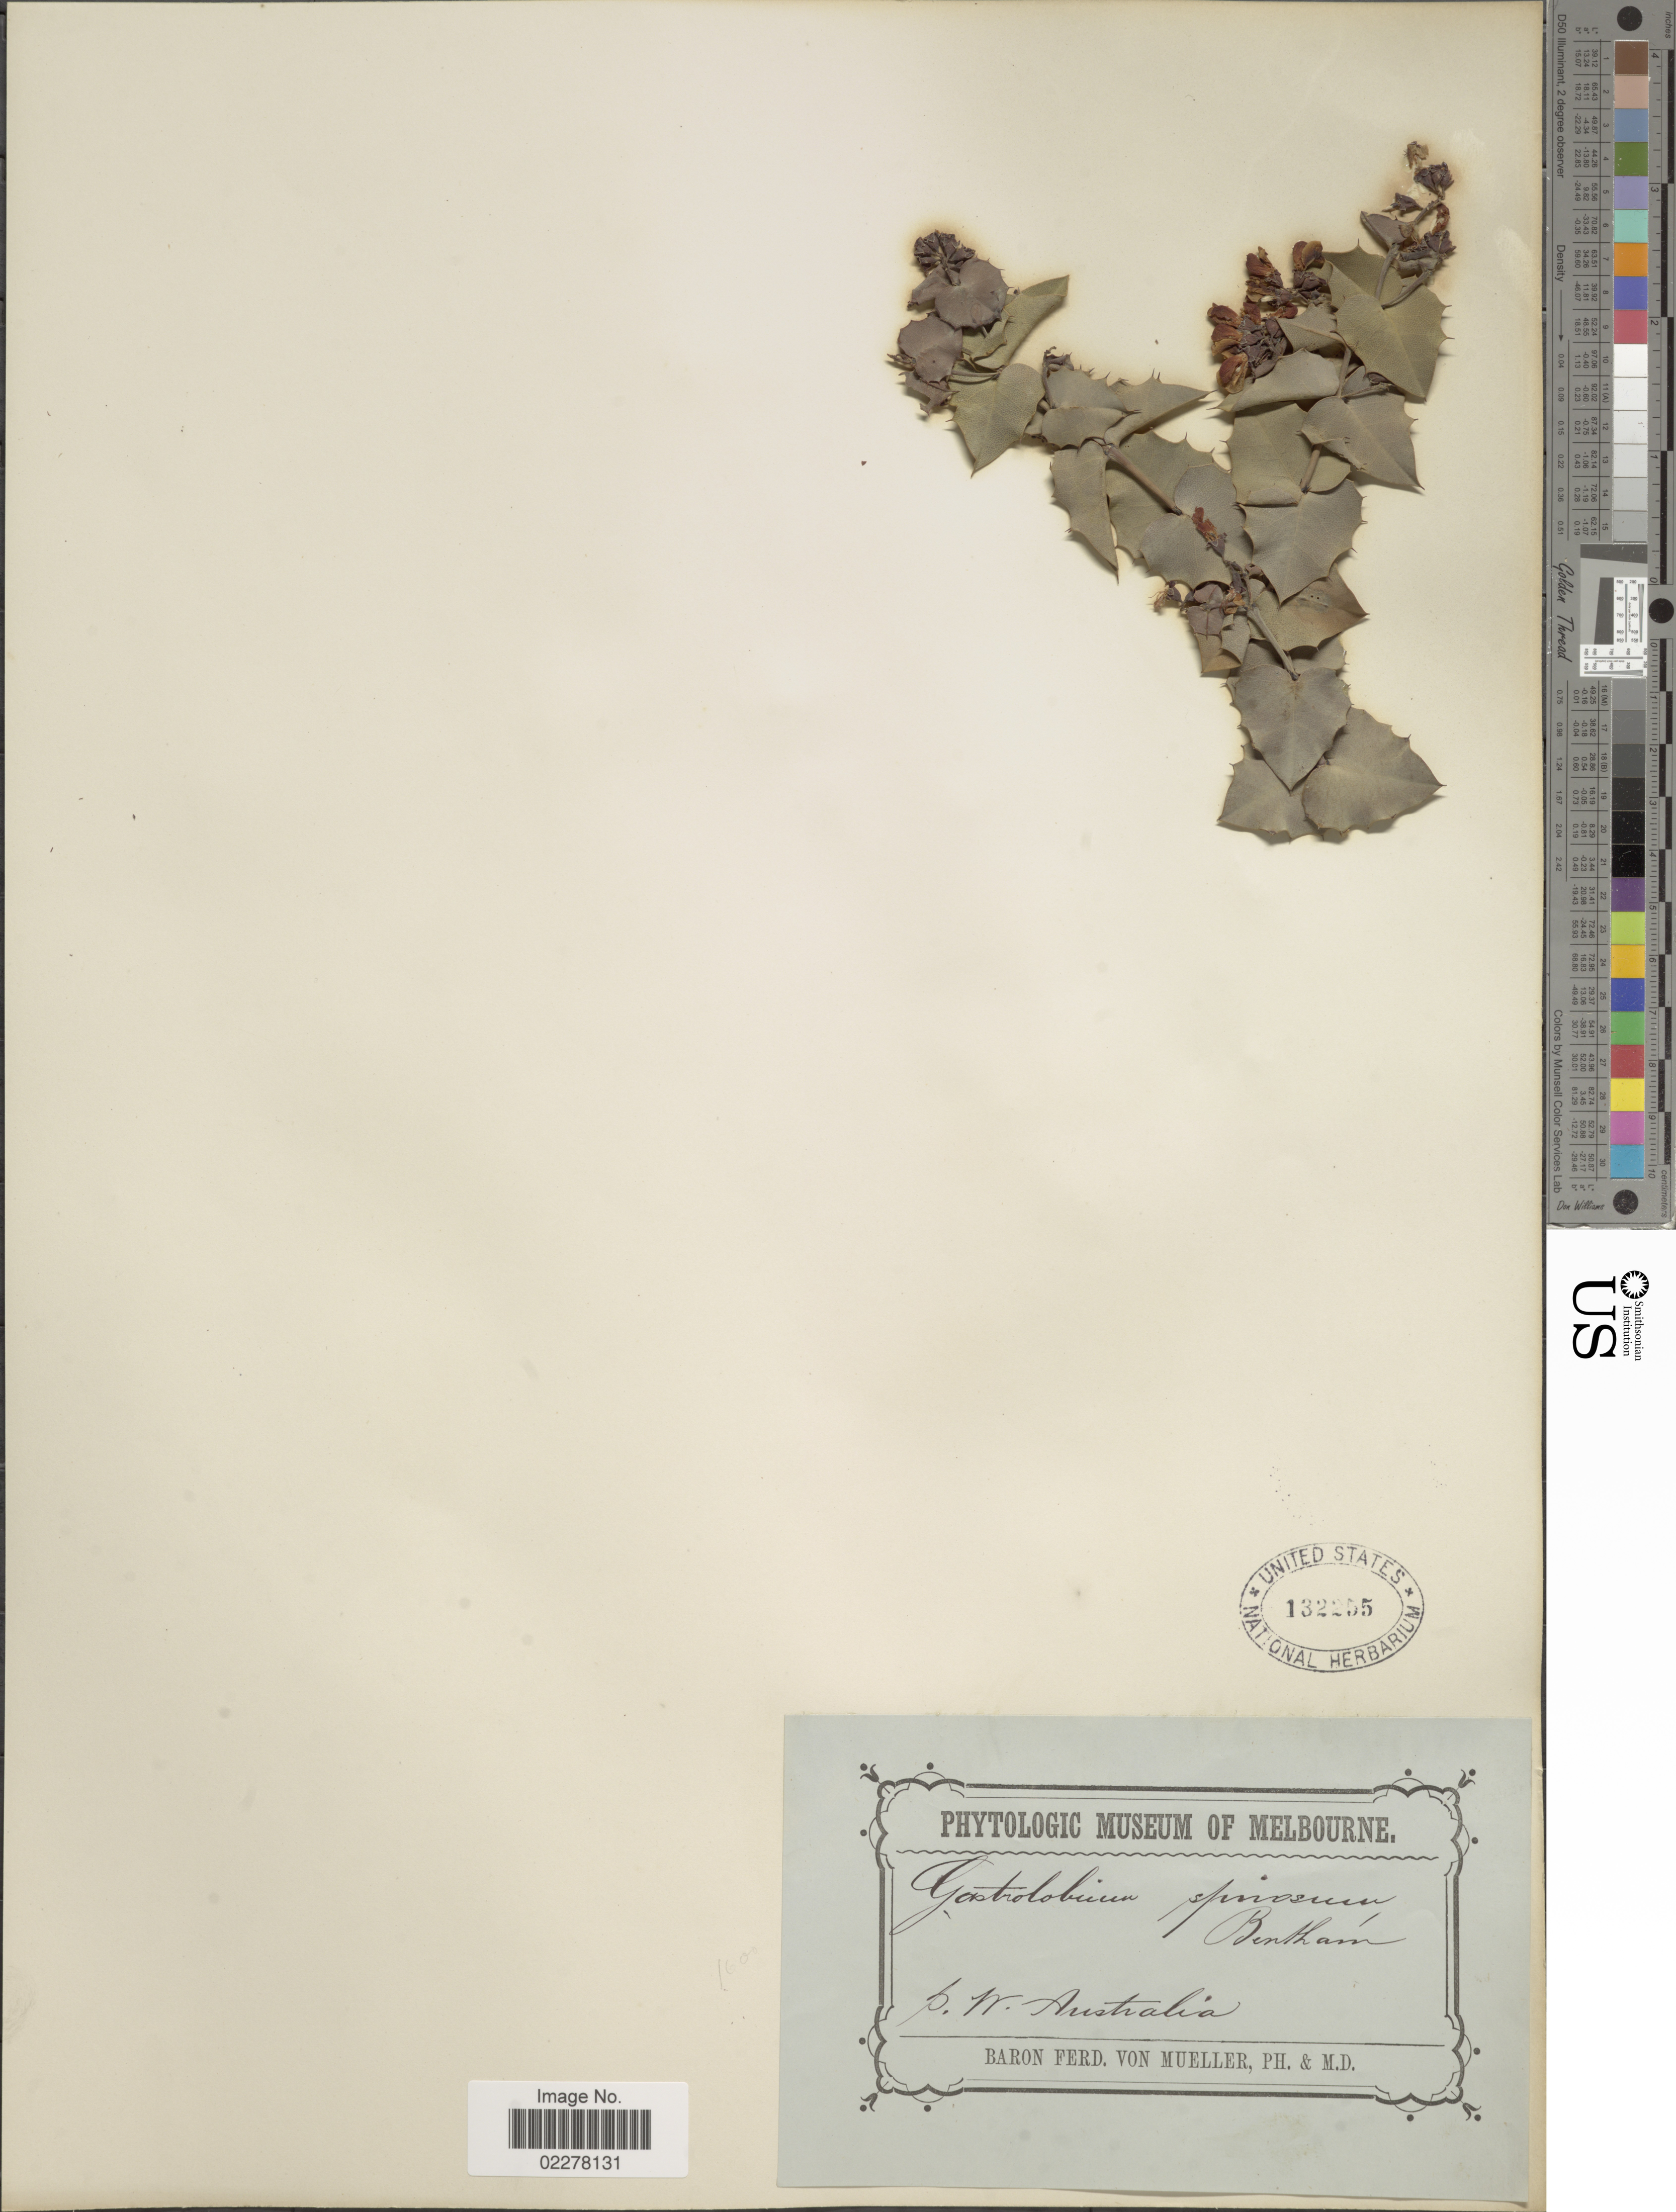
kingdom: Plantae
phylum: Tracheophyta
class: Magnoliopsida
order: Fabales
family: Fabaceae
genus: Gastrolobium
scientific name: Gastrolobium spinosum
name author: Benth.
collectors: F. von Mueller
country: Australia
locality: S.W. Australia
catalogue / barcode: US 132255